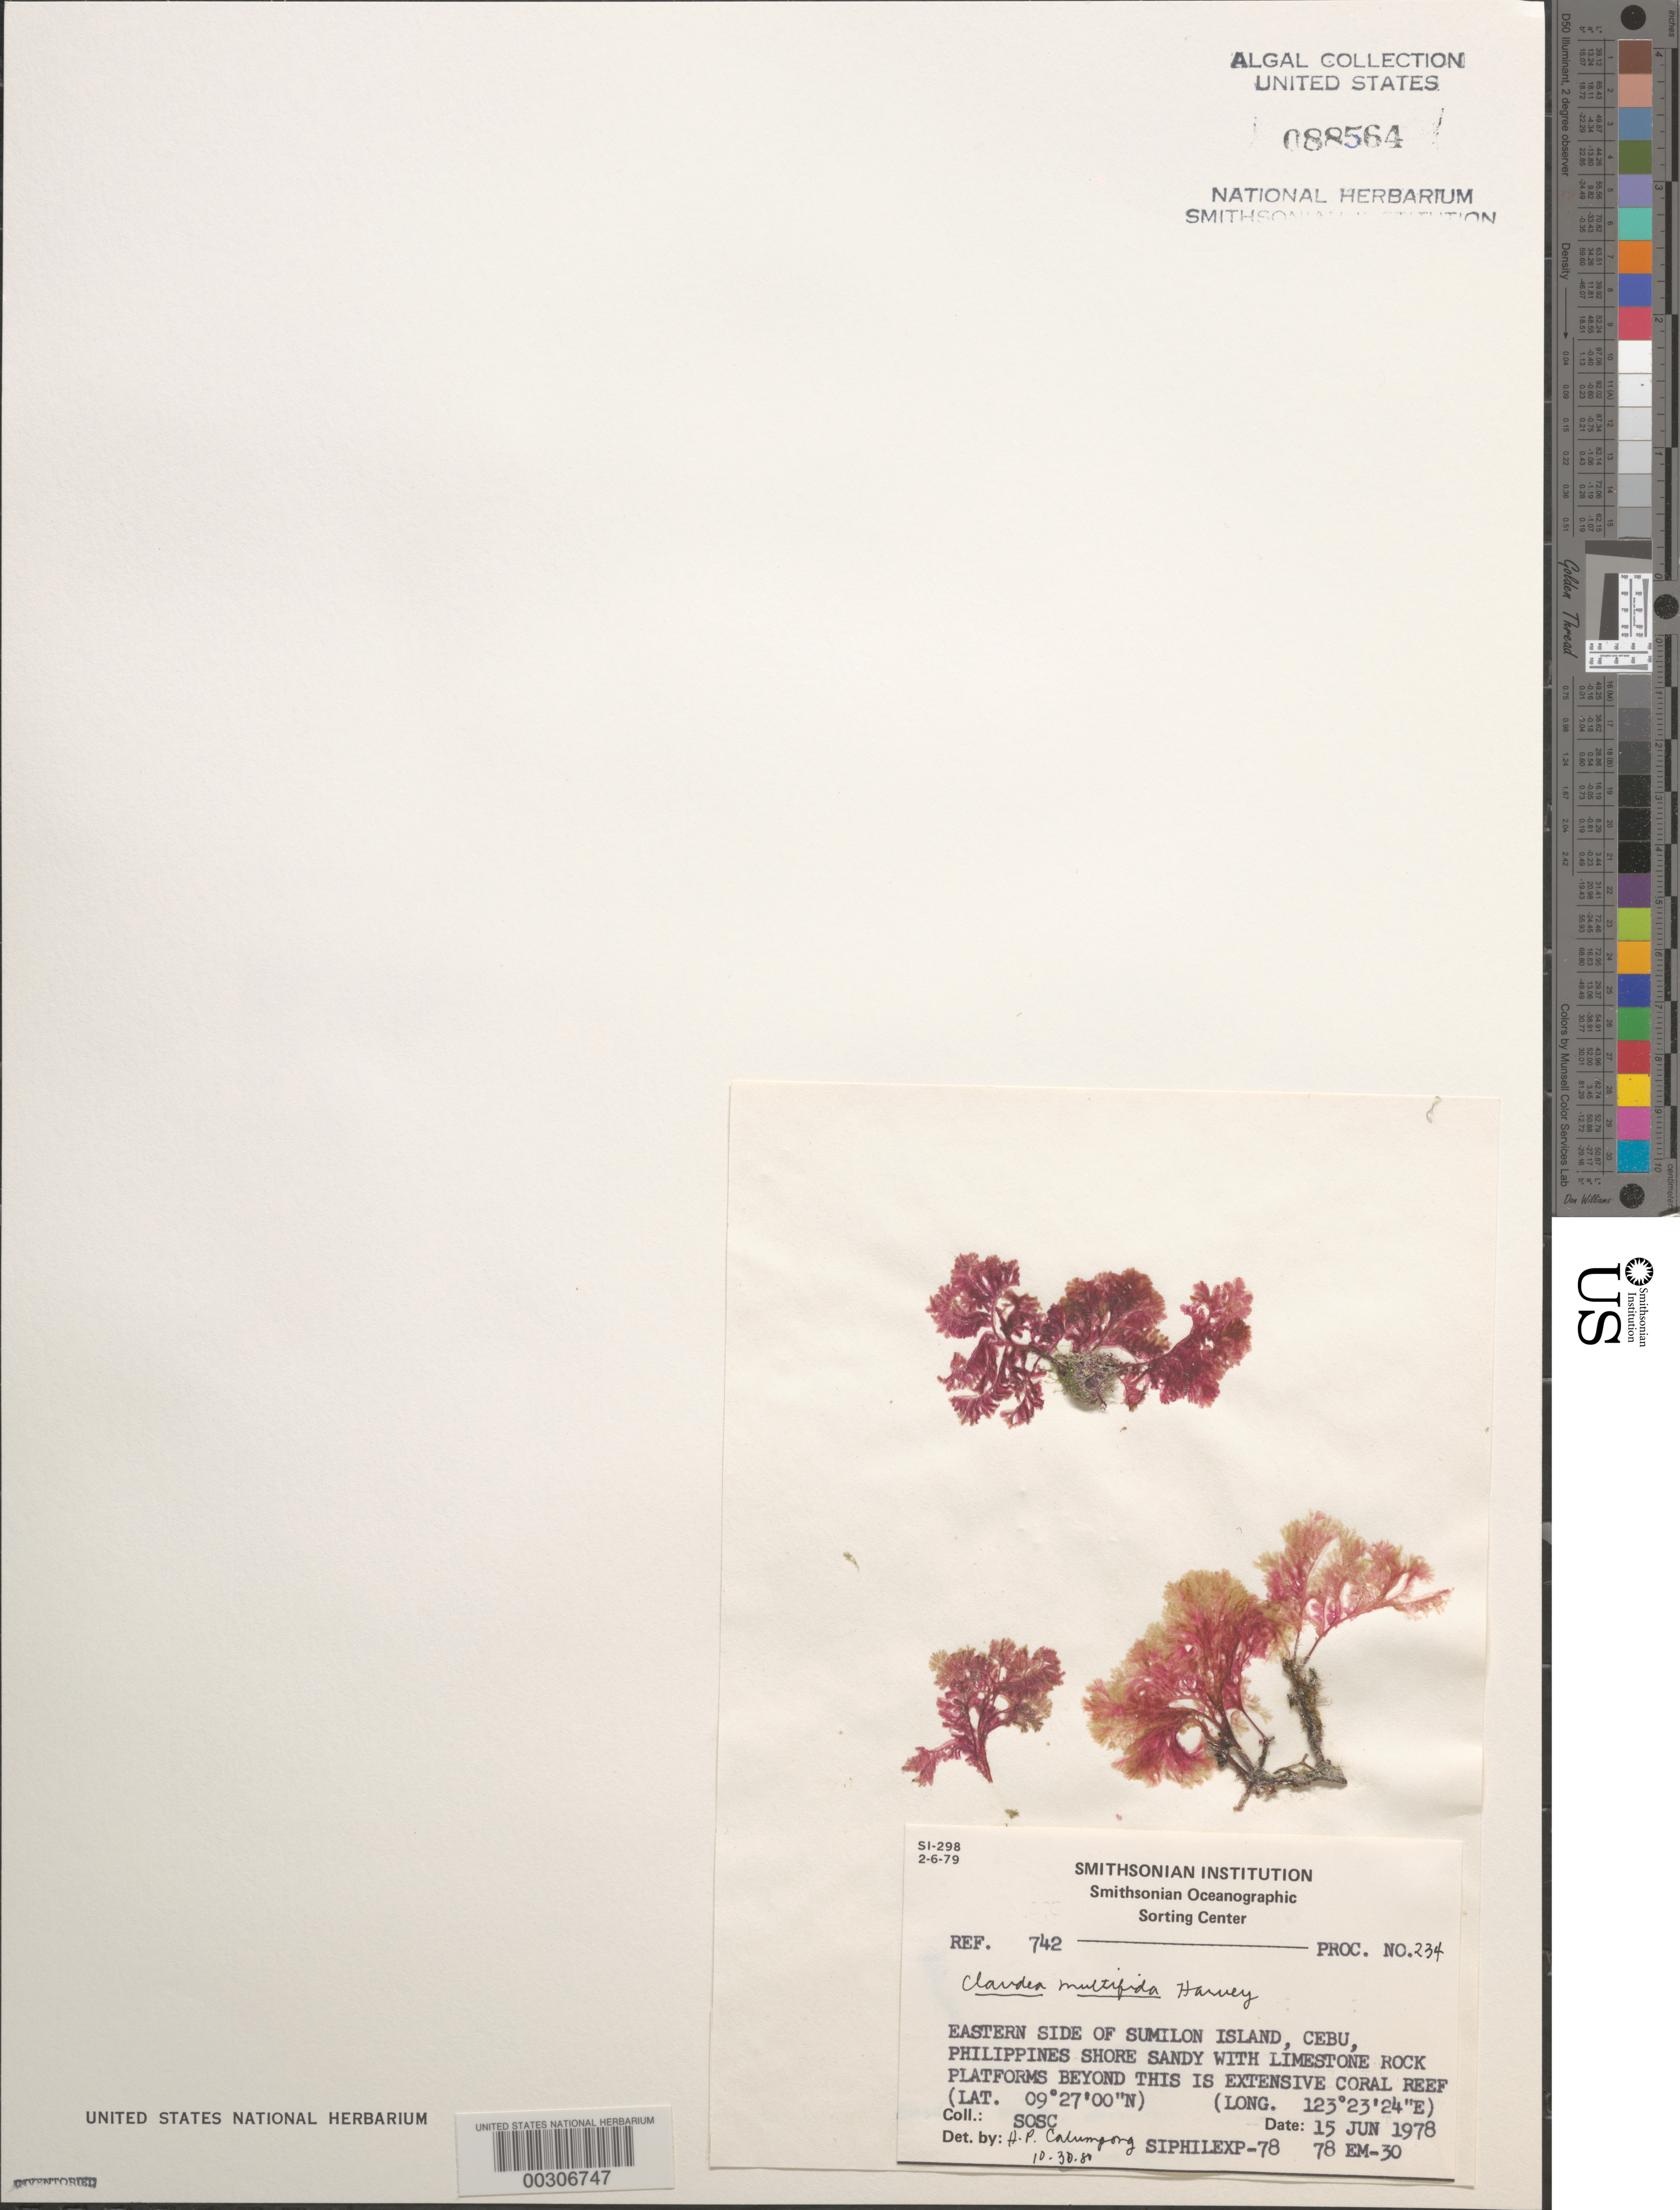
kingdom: Plantae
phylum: Rhodophyta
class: Florideophyceae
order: Ceramiales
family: Delesseriaceae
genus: Claudea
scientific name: Claudea multifida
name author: Harv.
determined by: Calumpong, H. P.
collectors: SOSC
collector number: Station 78 Em-30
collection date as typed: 15 Jun 1978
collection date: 1978-06-15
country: Philippines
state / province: Central Visayas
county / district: Cebu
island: Sumilon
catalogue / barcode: US 88564